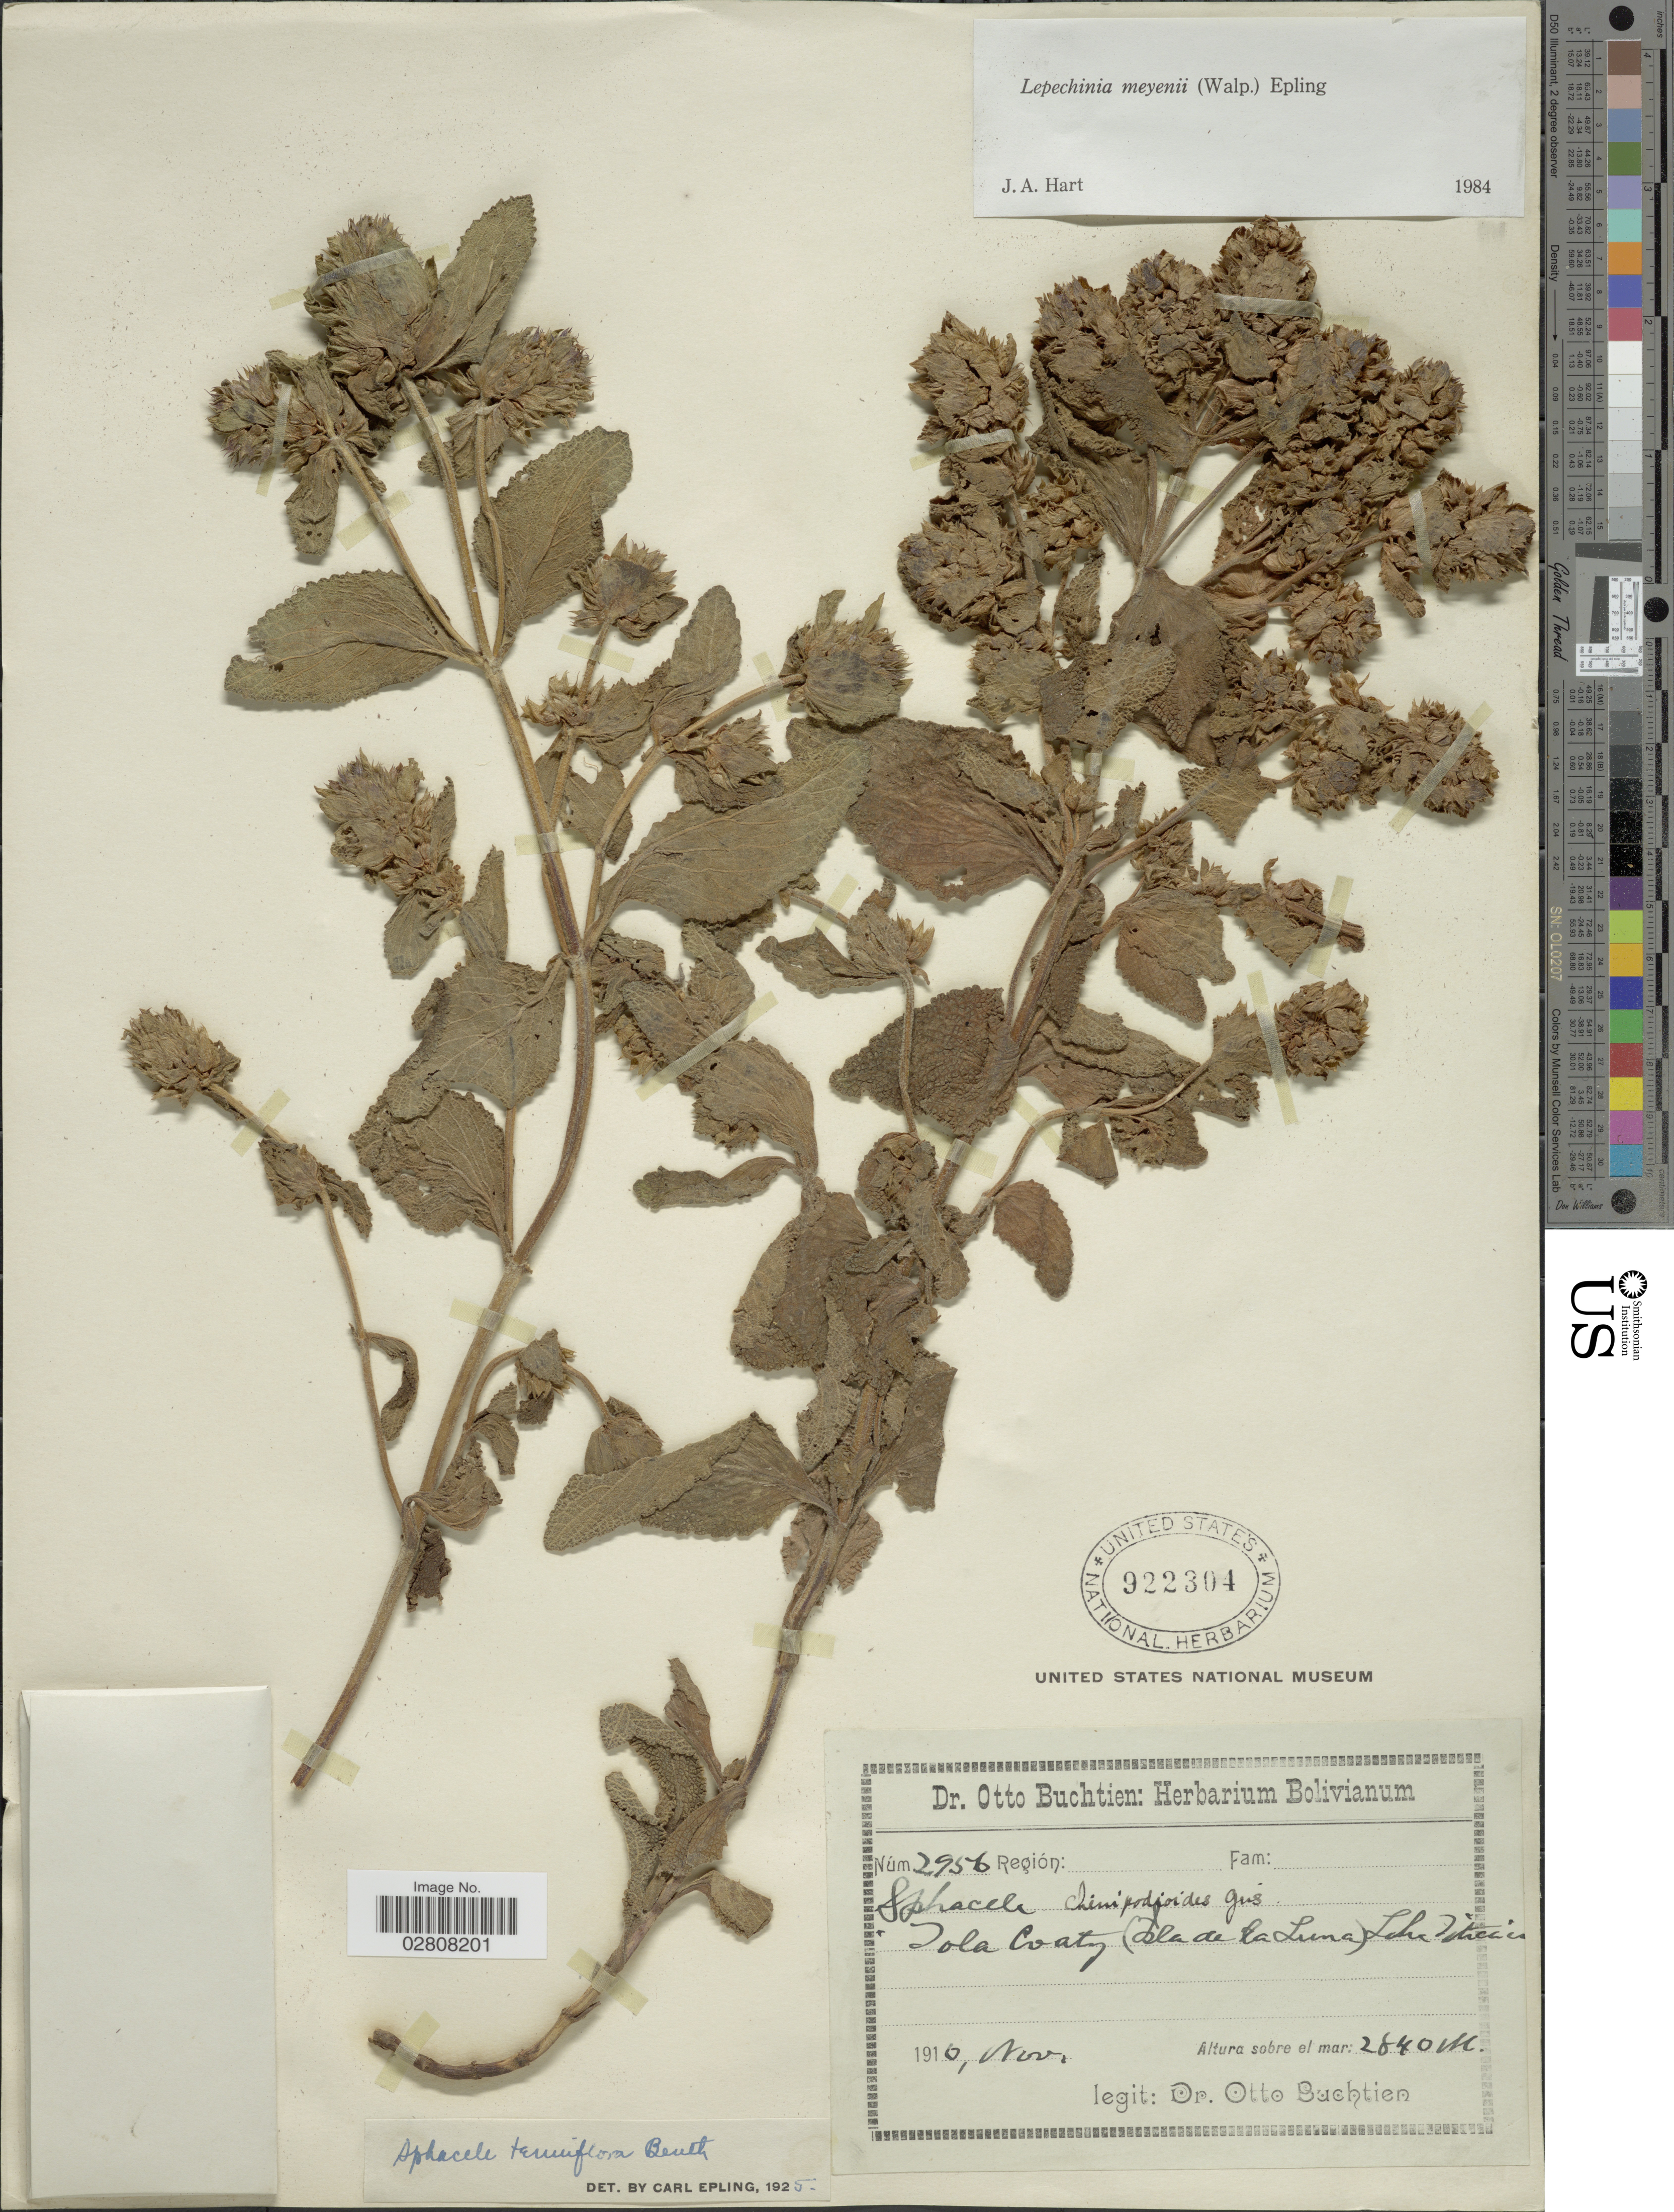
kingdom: Plantae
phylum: Tracheophyta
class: Magnoliopsida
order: Lamiales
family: Lamiaceae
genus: Lepechinia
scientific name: Lepechinia meyenii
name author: (Walp.) Epling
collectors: O. Buchtien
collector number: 2956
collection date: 1910-11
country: Bolivia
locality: Tola Coaty (Isla de la Luna) Lake Titicaca.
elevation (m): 2840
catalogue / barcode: US 922304